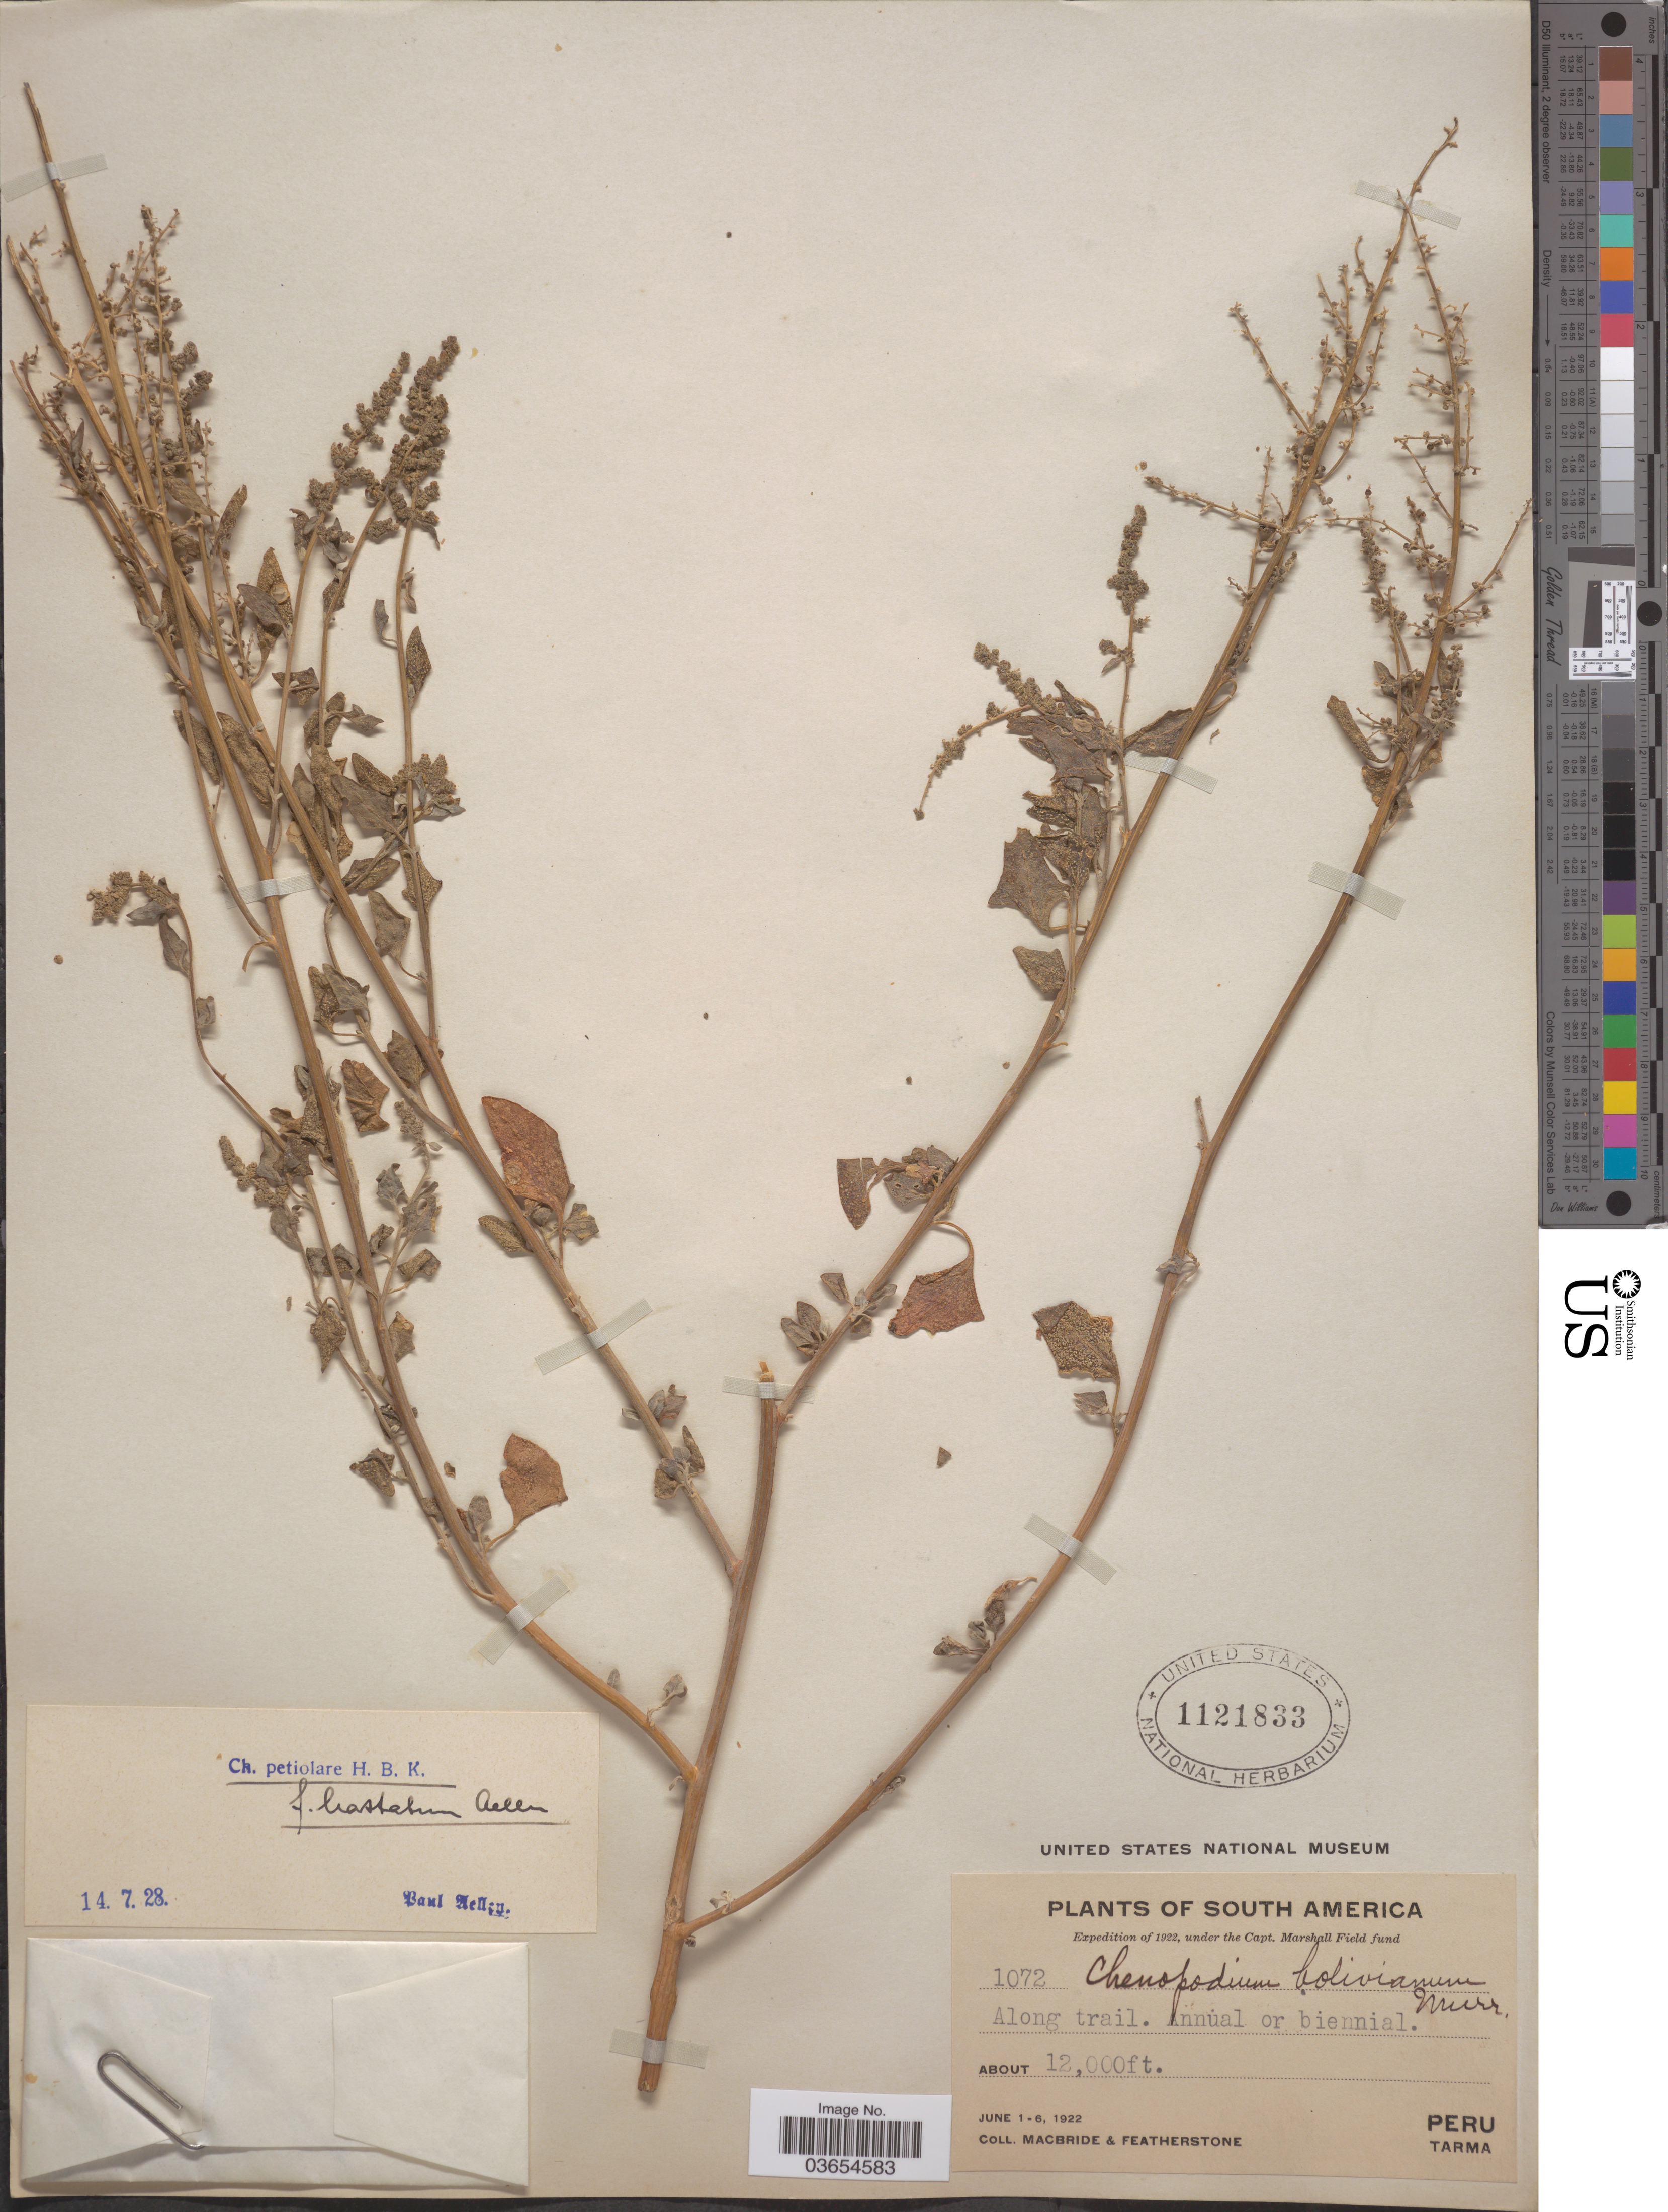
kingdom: Plantae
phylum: Tracheophyta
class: Magnoliopsida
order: Caryophyllales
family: Amaranthaceae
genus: Chenopodium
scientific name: Chenopodium petiolare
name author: Kunth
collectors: Macbride, -- & -. Featherstone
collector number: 1072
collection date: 1922-06-01/1922-06-06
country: Peru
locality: Along trail. Tarma.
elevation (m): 3658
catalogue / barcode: US 1121833